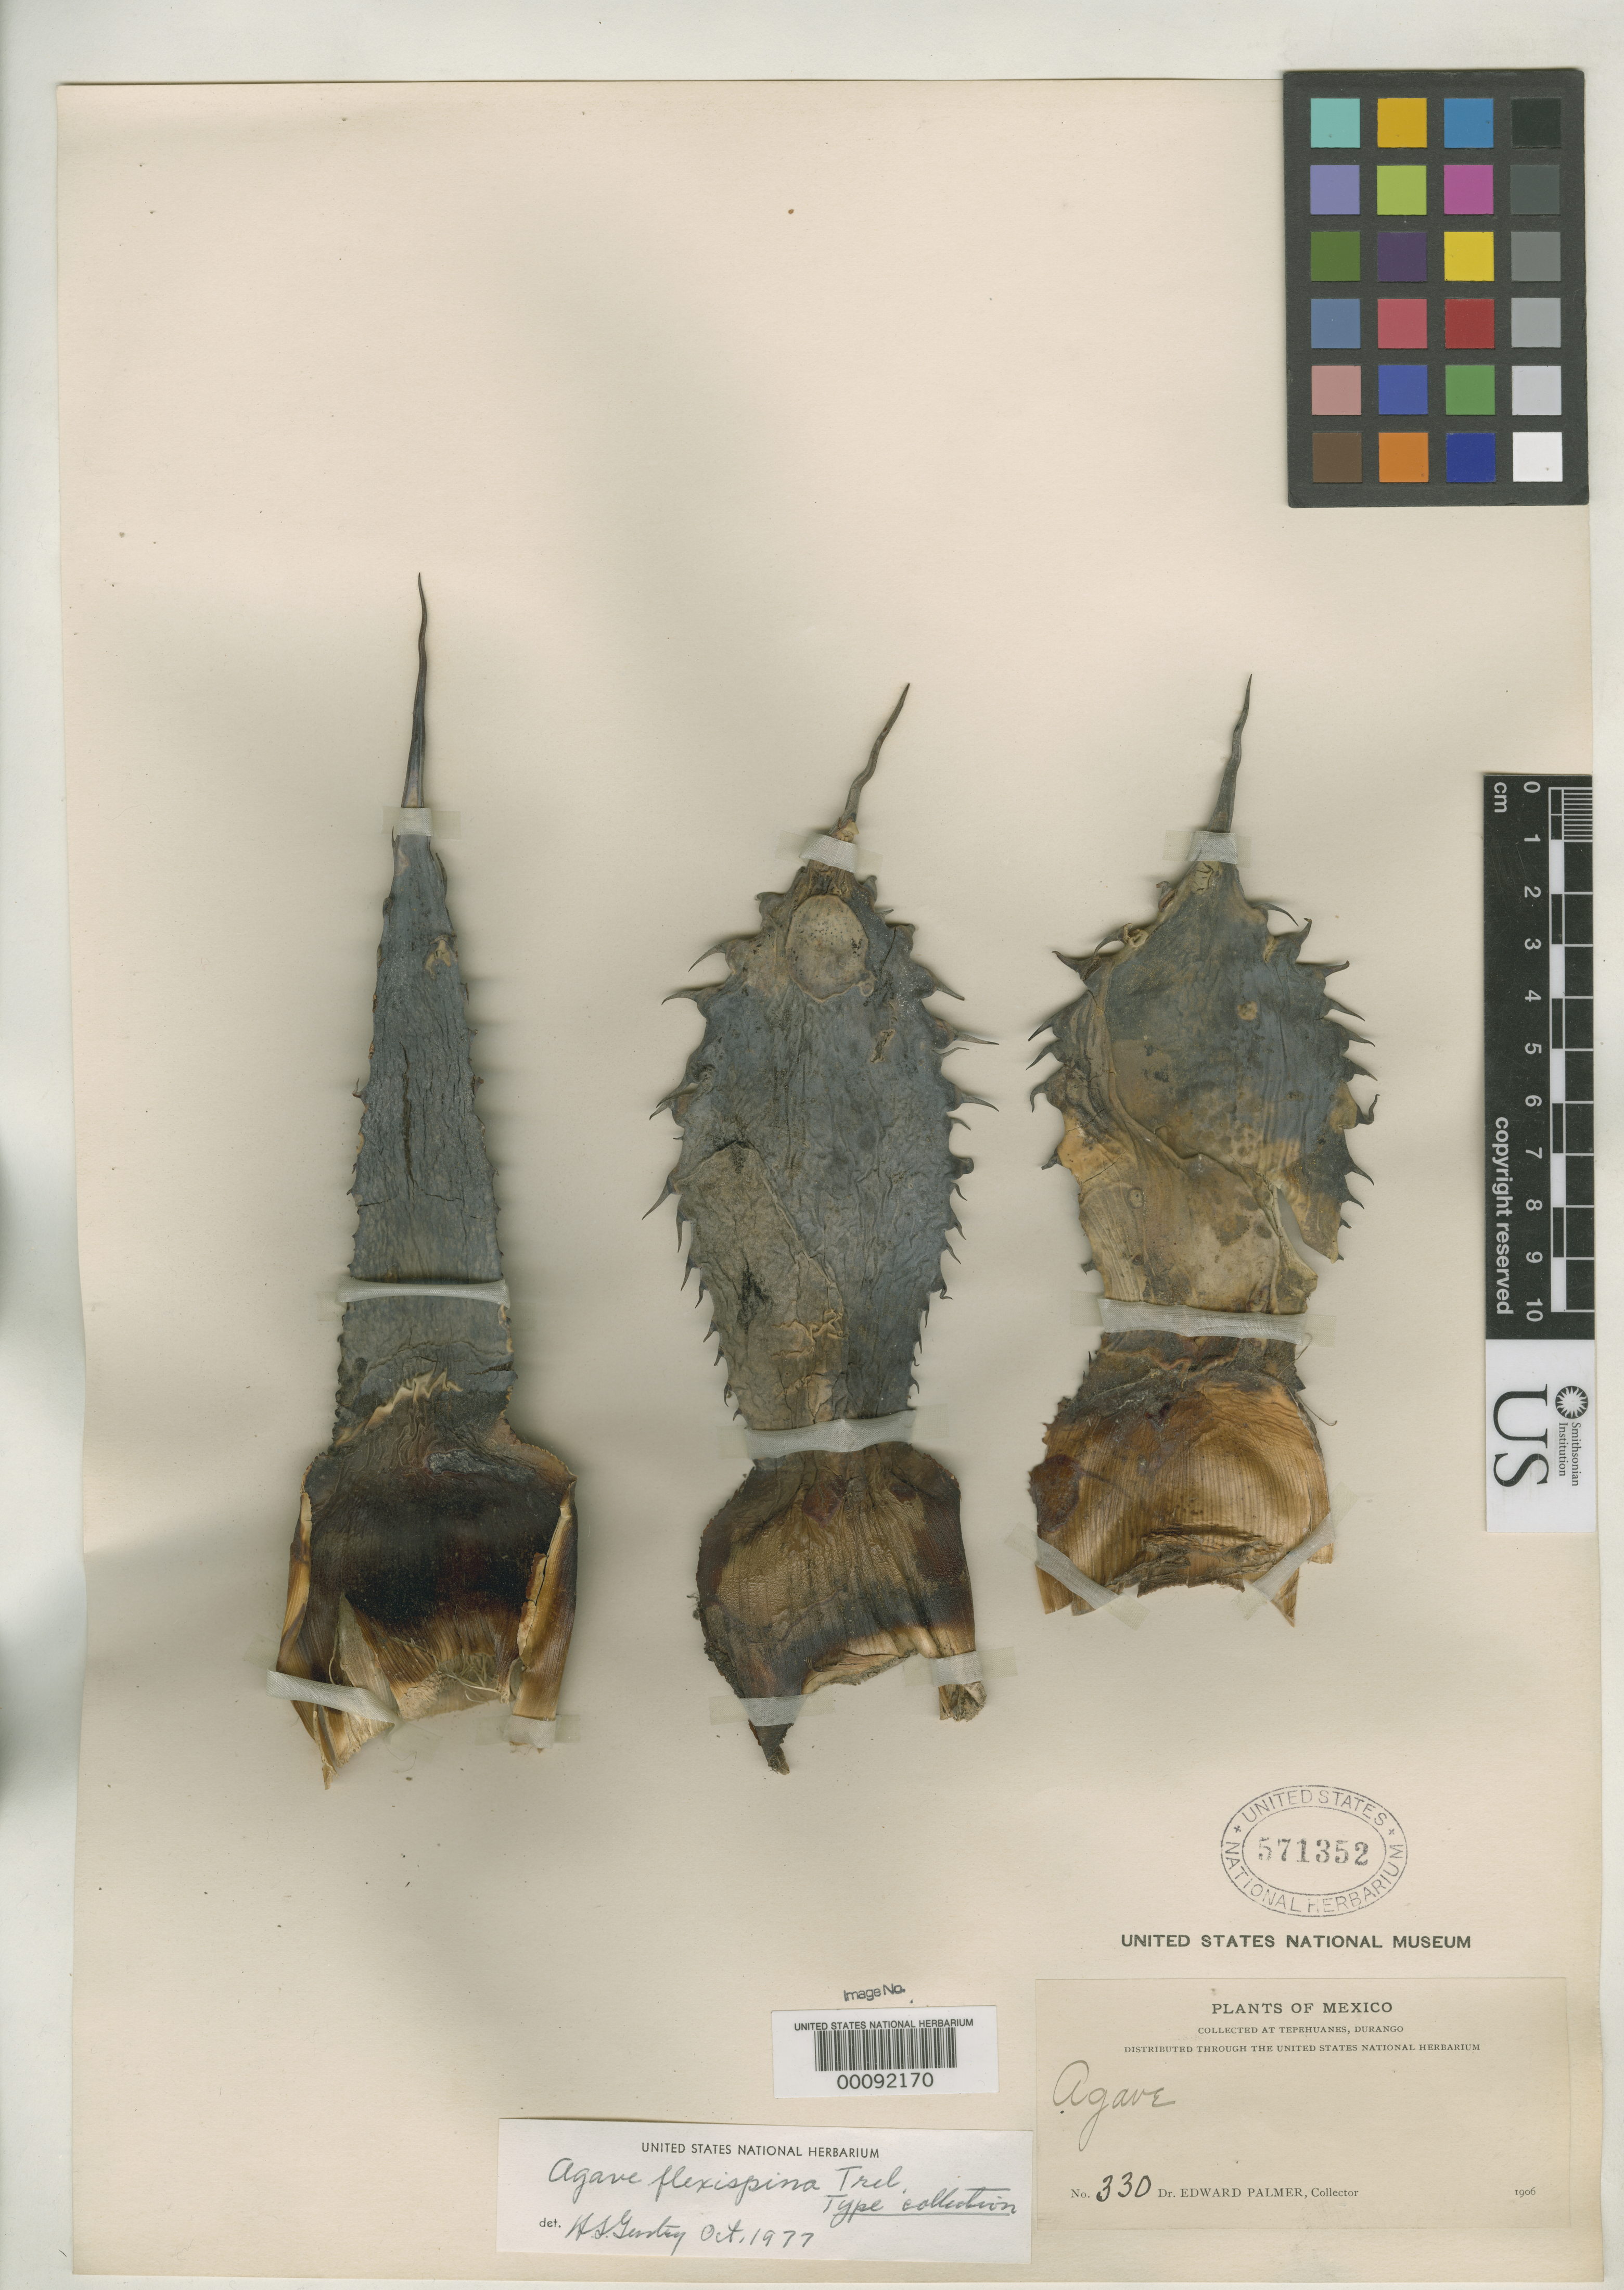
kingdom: Plantae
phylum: Tracheophyta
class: Liliopsida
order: Asparagales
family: Asparagaceae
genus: Agave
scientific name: Agave flexispina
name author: Trel.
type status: Isotype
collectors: E. Palmer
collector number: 330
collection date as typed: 1906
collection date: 1906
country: Mexico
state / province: Durango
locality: Tepehuanes.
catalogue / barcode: US 571353